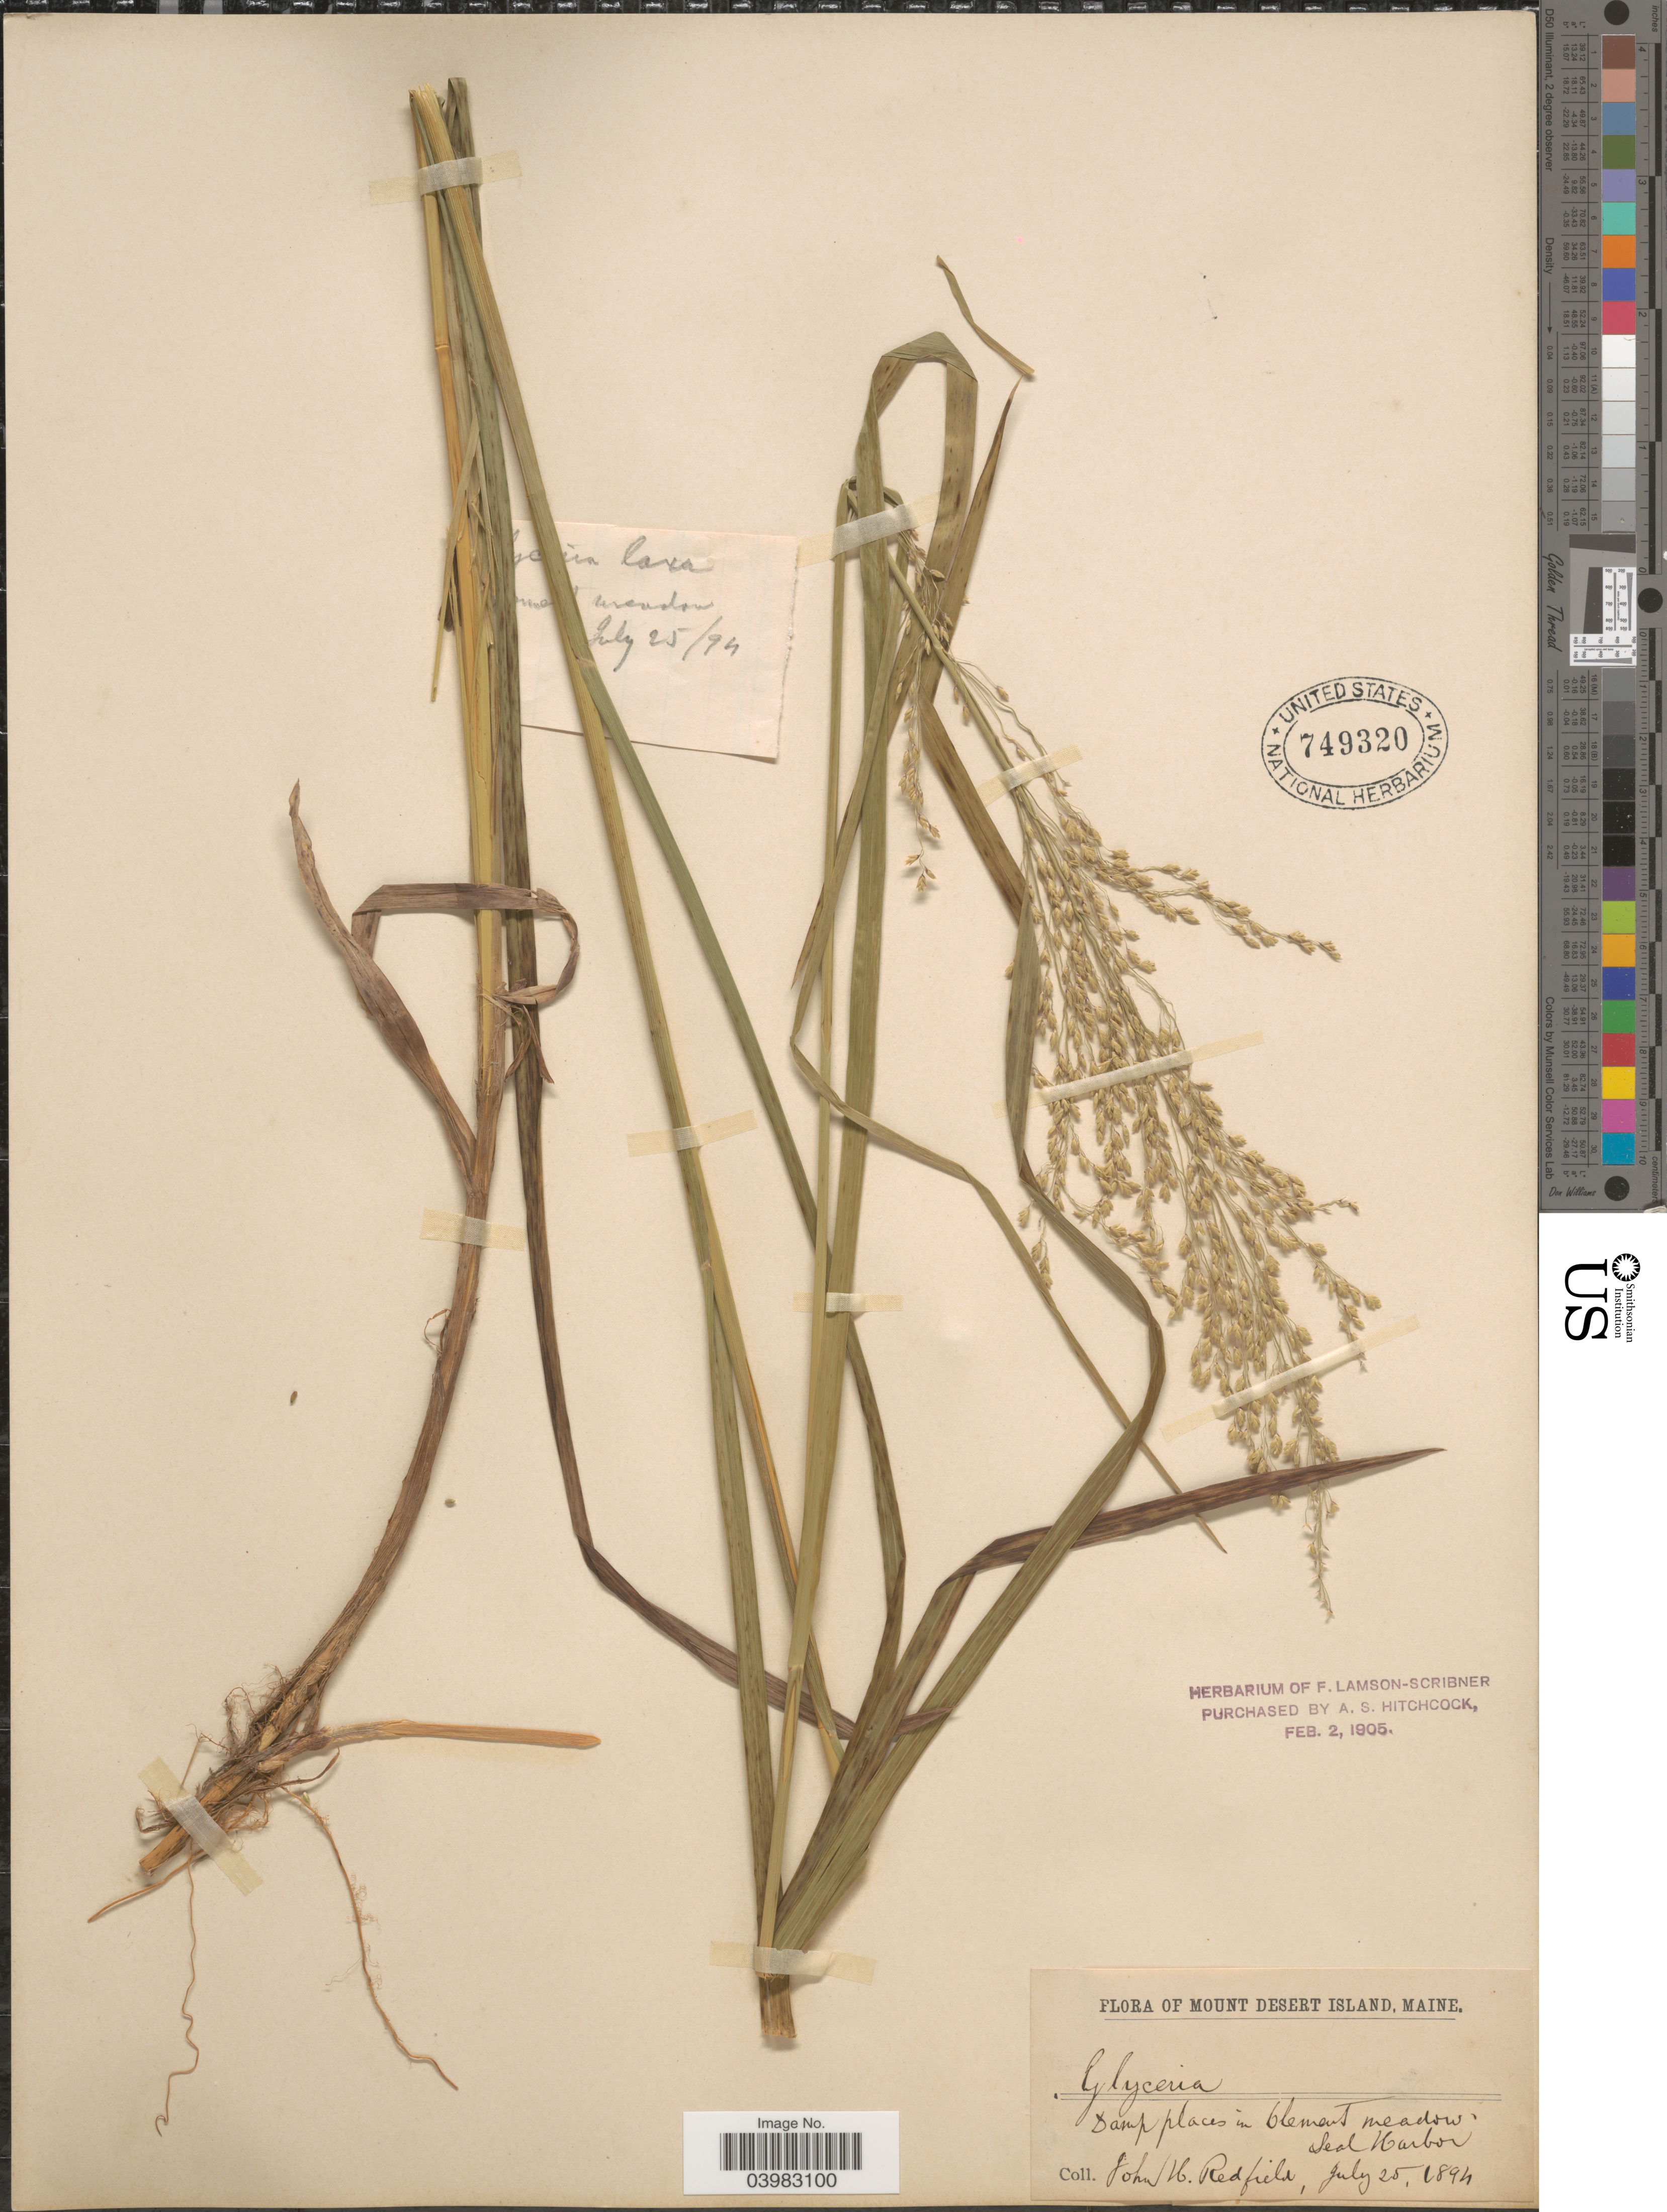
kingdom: Plantae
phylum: Tracheophyta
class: Liliopsida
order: Poales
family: Poaceae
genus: Glyceria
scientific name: Glyceria canadensis var. laxa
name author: (Scribn.) Hitchc.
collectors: J. Redfield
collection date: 1894-07-25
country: United States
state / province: Maine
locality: Mount Desert Island. Damp places in Clement meadow, Seal Harbor.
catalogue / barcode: US 749320